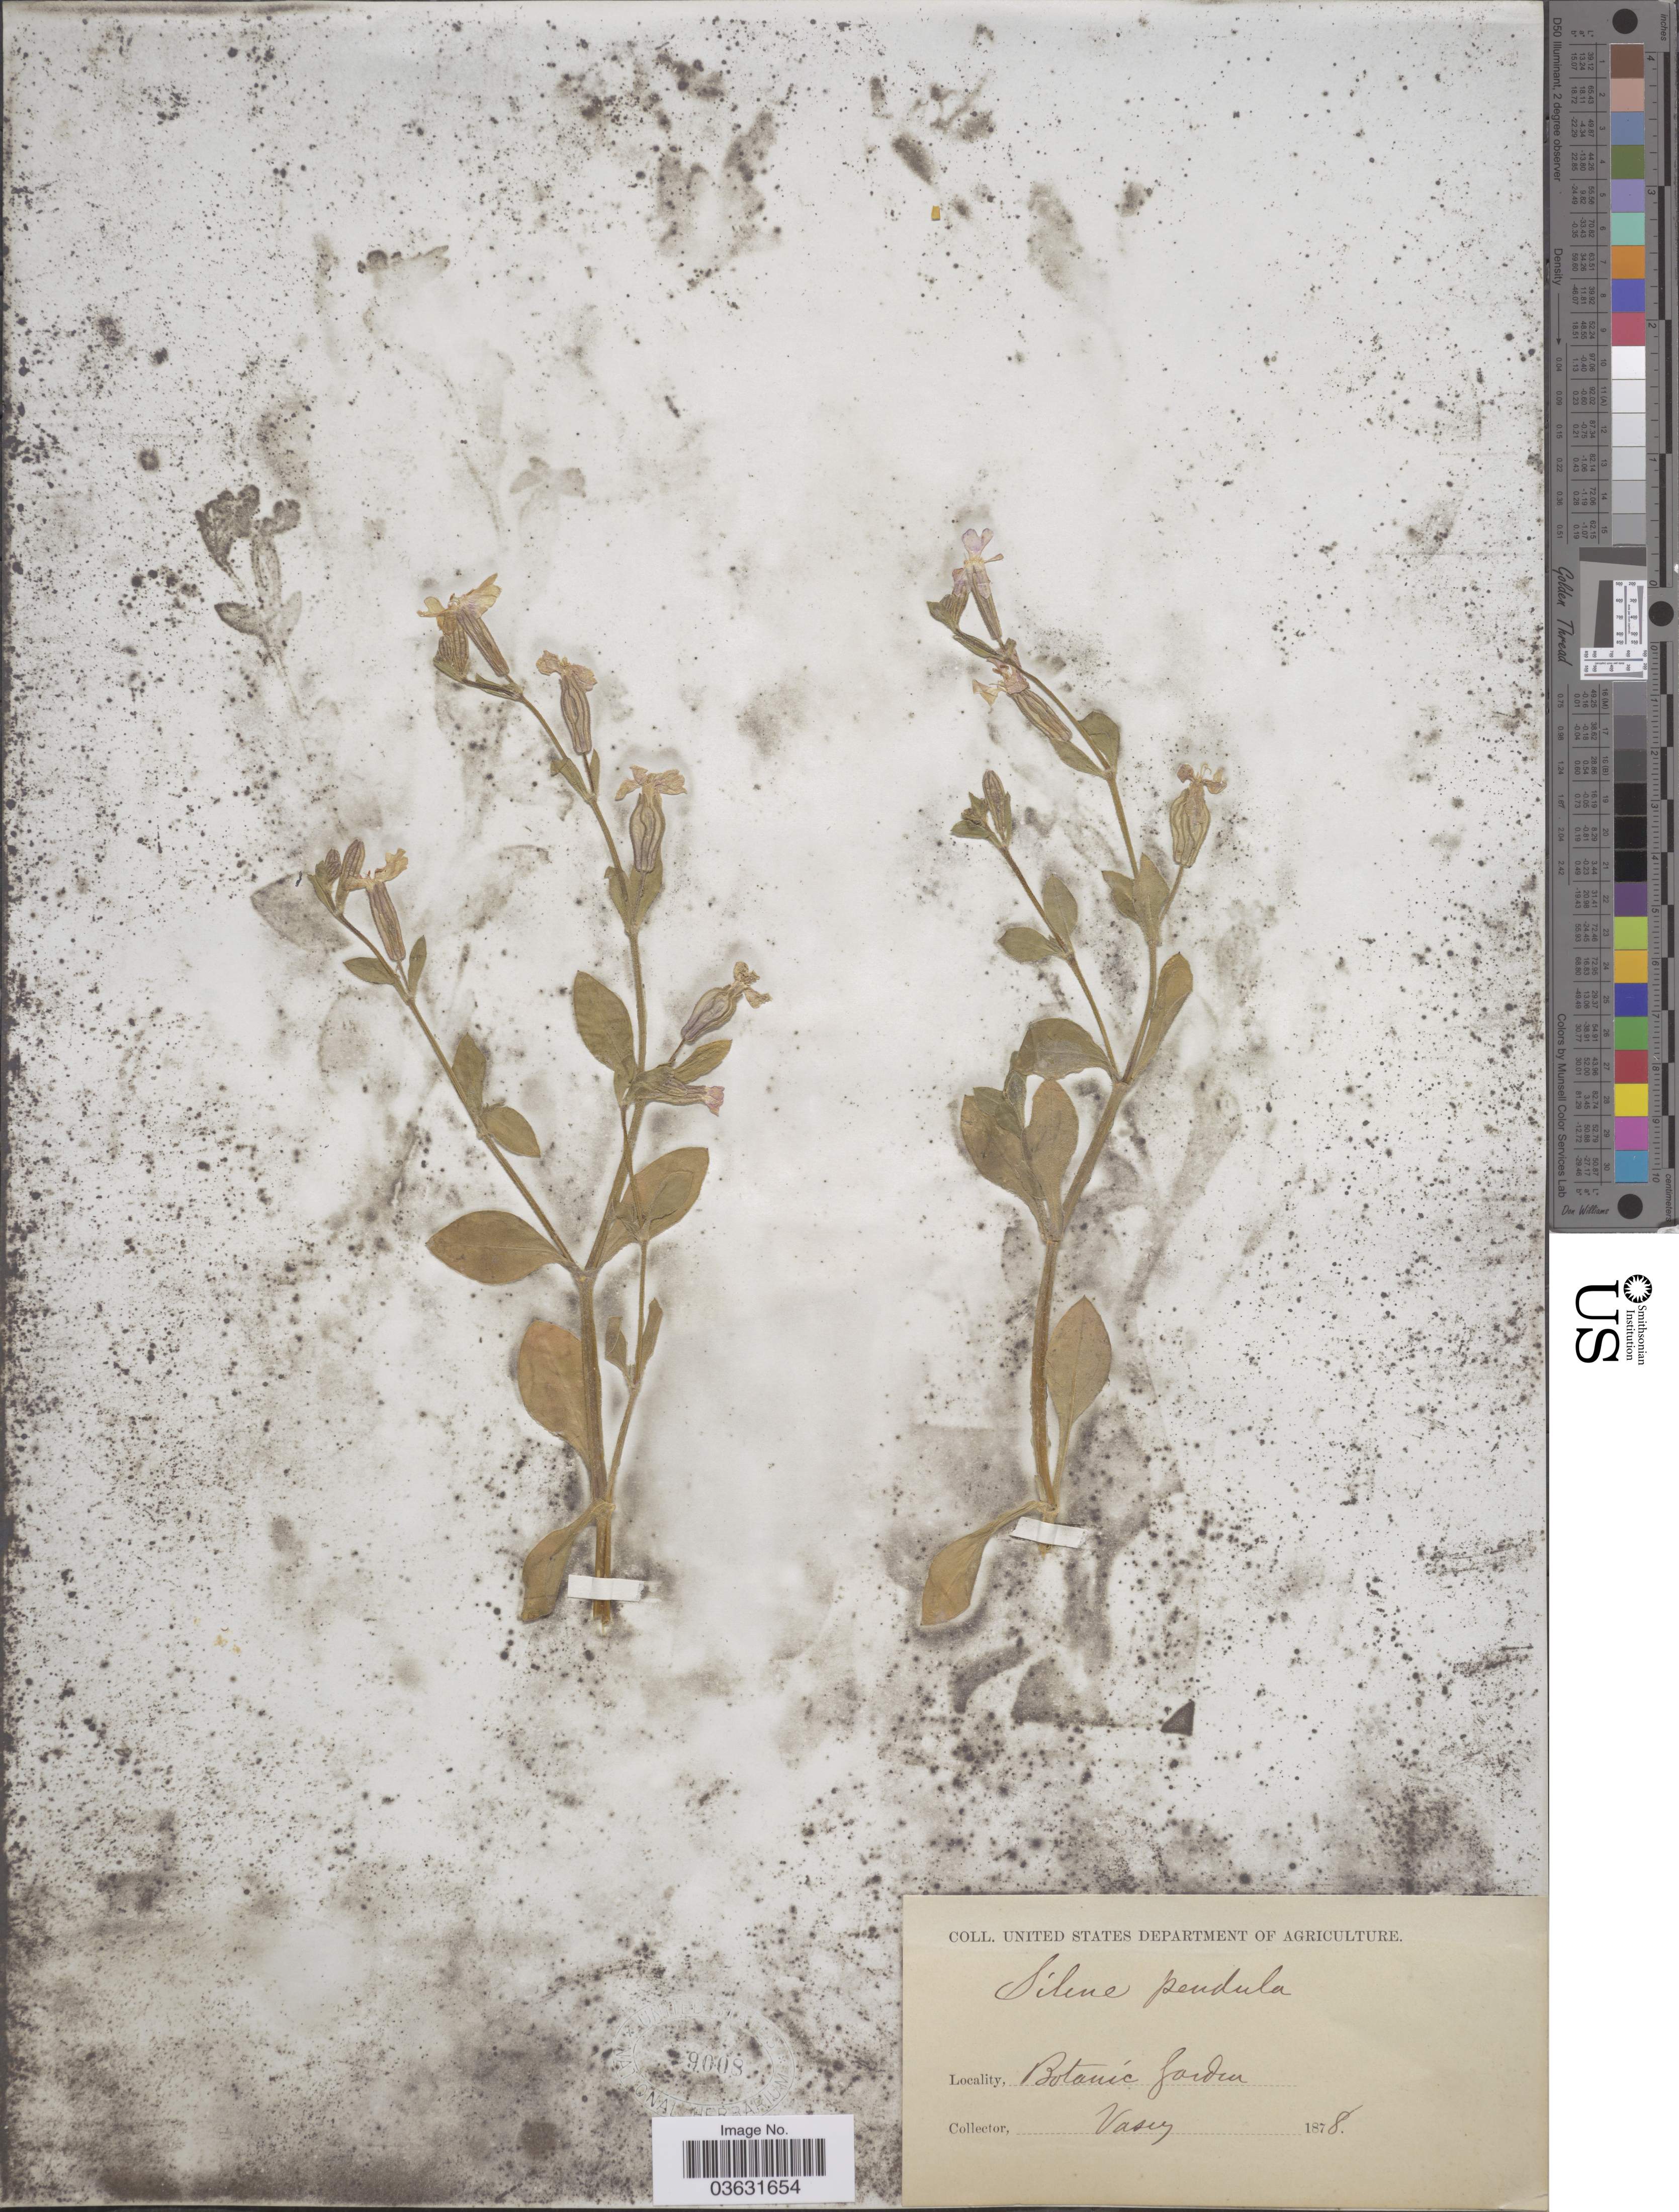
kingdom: Plantae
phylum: Tracheophyta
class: Magnoliopsida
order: Caryophyllales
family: Caryophyllaceae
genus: Silene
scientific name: Silene pendula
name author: L.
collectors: Vasey, --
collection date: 1878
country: United States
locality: Botanic Garden.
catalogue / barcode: US 9008